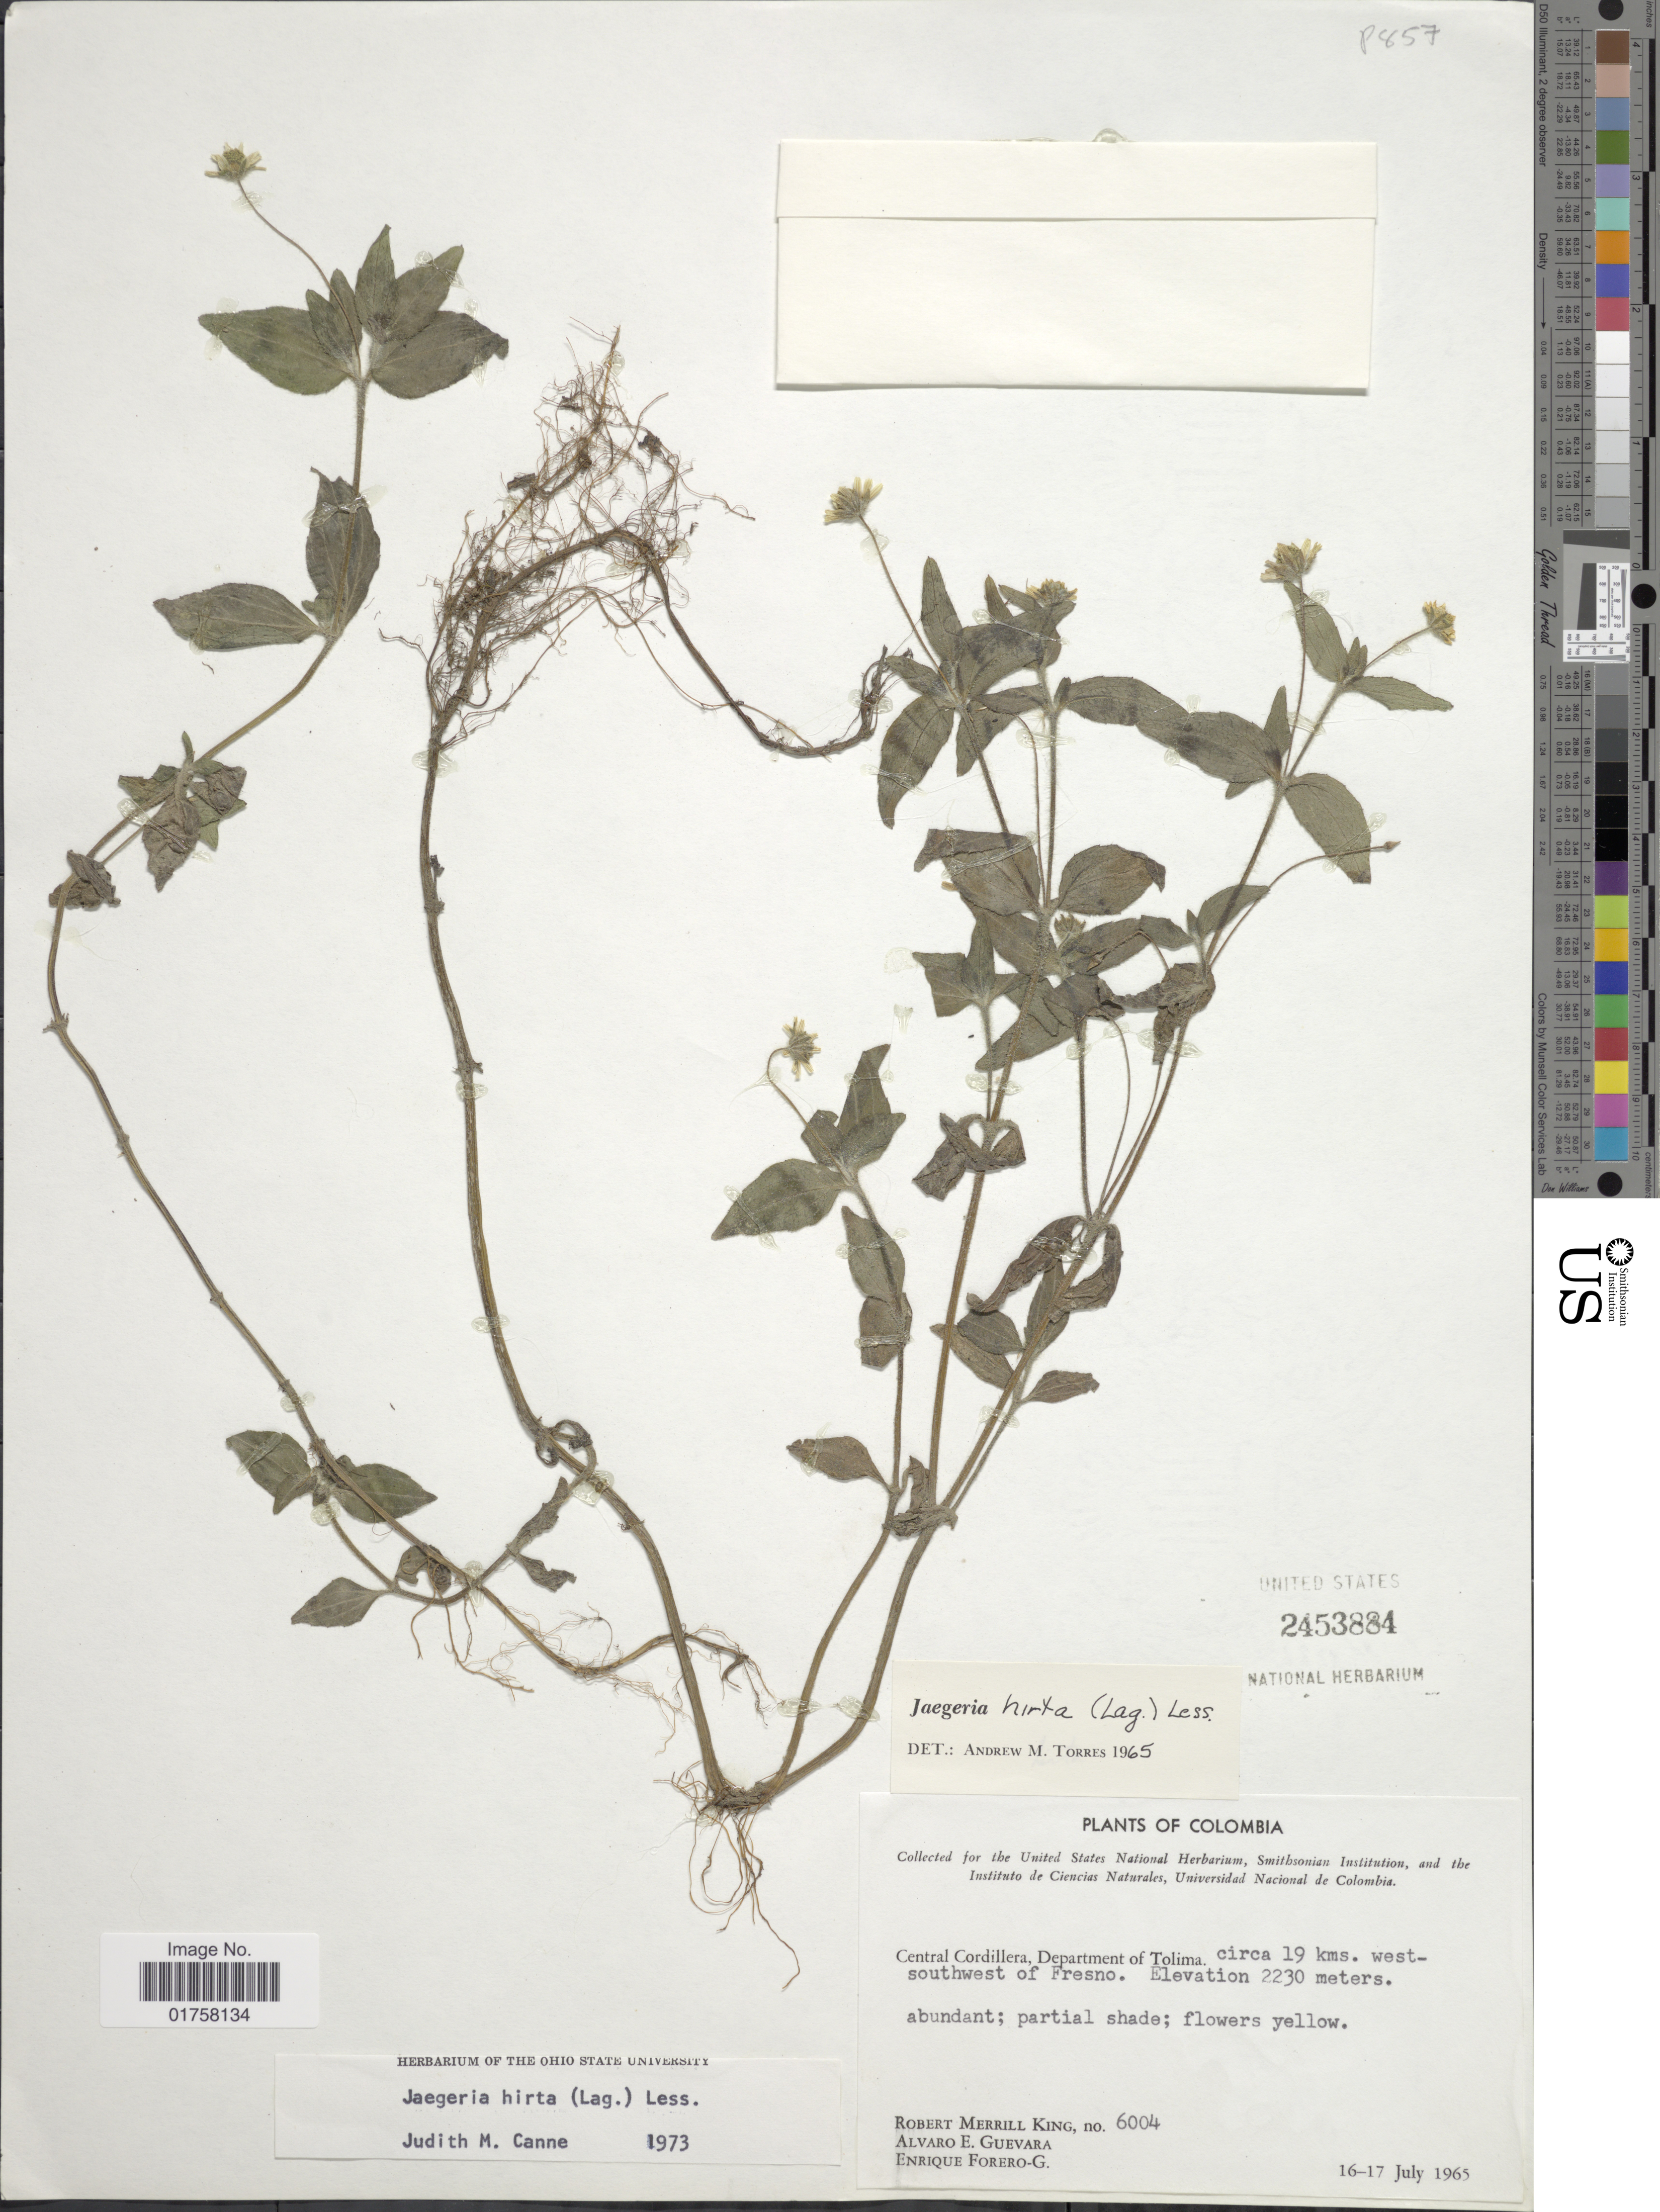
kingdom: Plantae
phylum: Tracheophyta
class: Magnoliopsida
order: Asterales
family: Asteraceae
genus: Jaegeria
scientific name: Jaegeria hirta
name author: (Lag.) Less.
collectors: R. M. King, A. E. Guevara & E. Forero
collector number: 6004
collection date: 1965-07-16/1965-07-17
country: Colombia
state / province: Tolima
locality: Central Cordillera, circa 19 kms. west-southwest of Fresno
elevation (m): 2230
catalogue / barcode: US 2453884